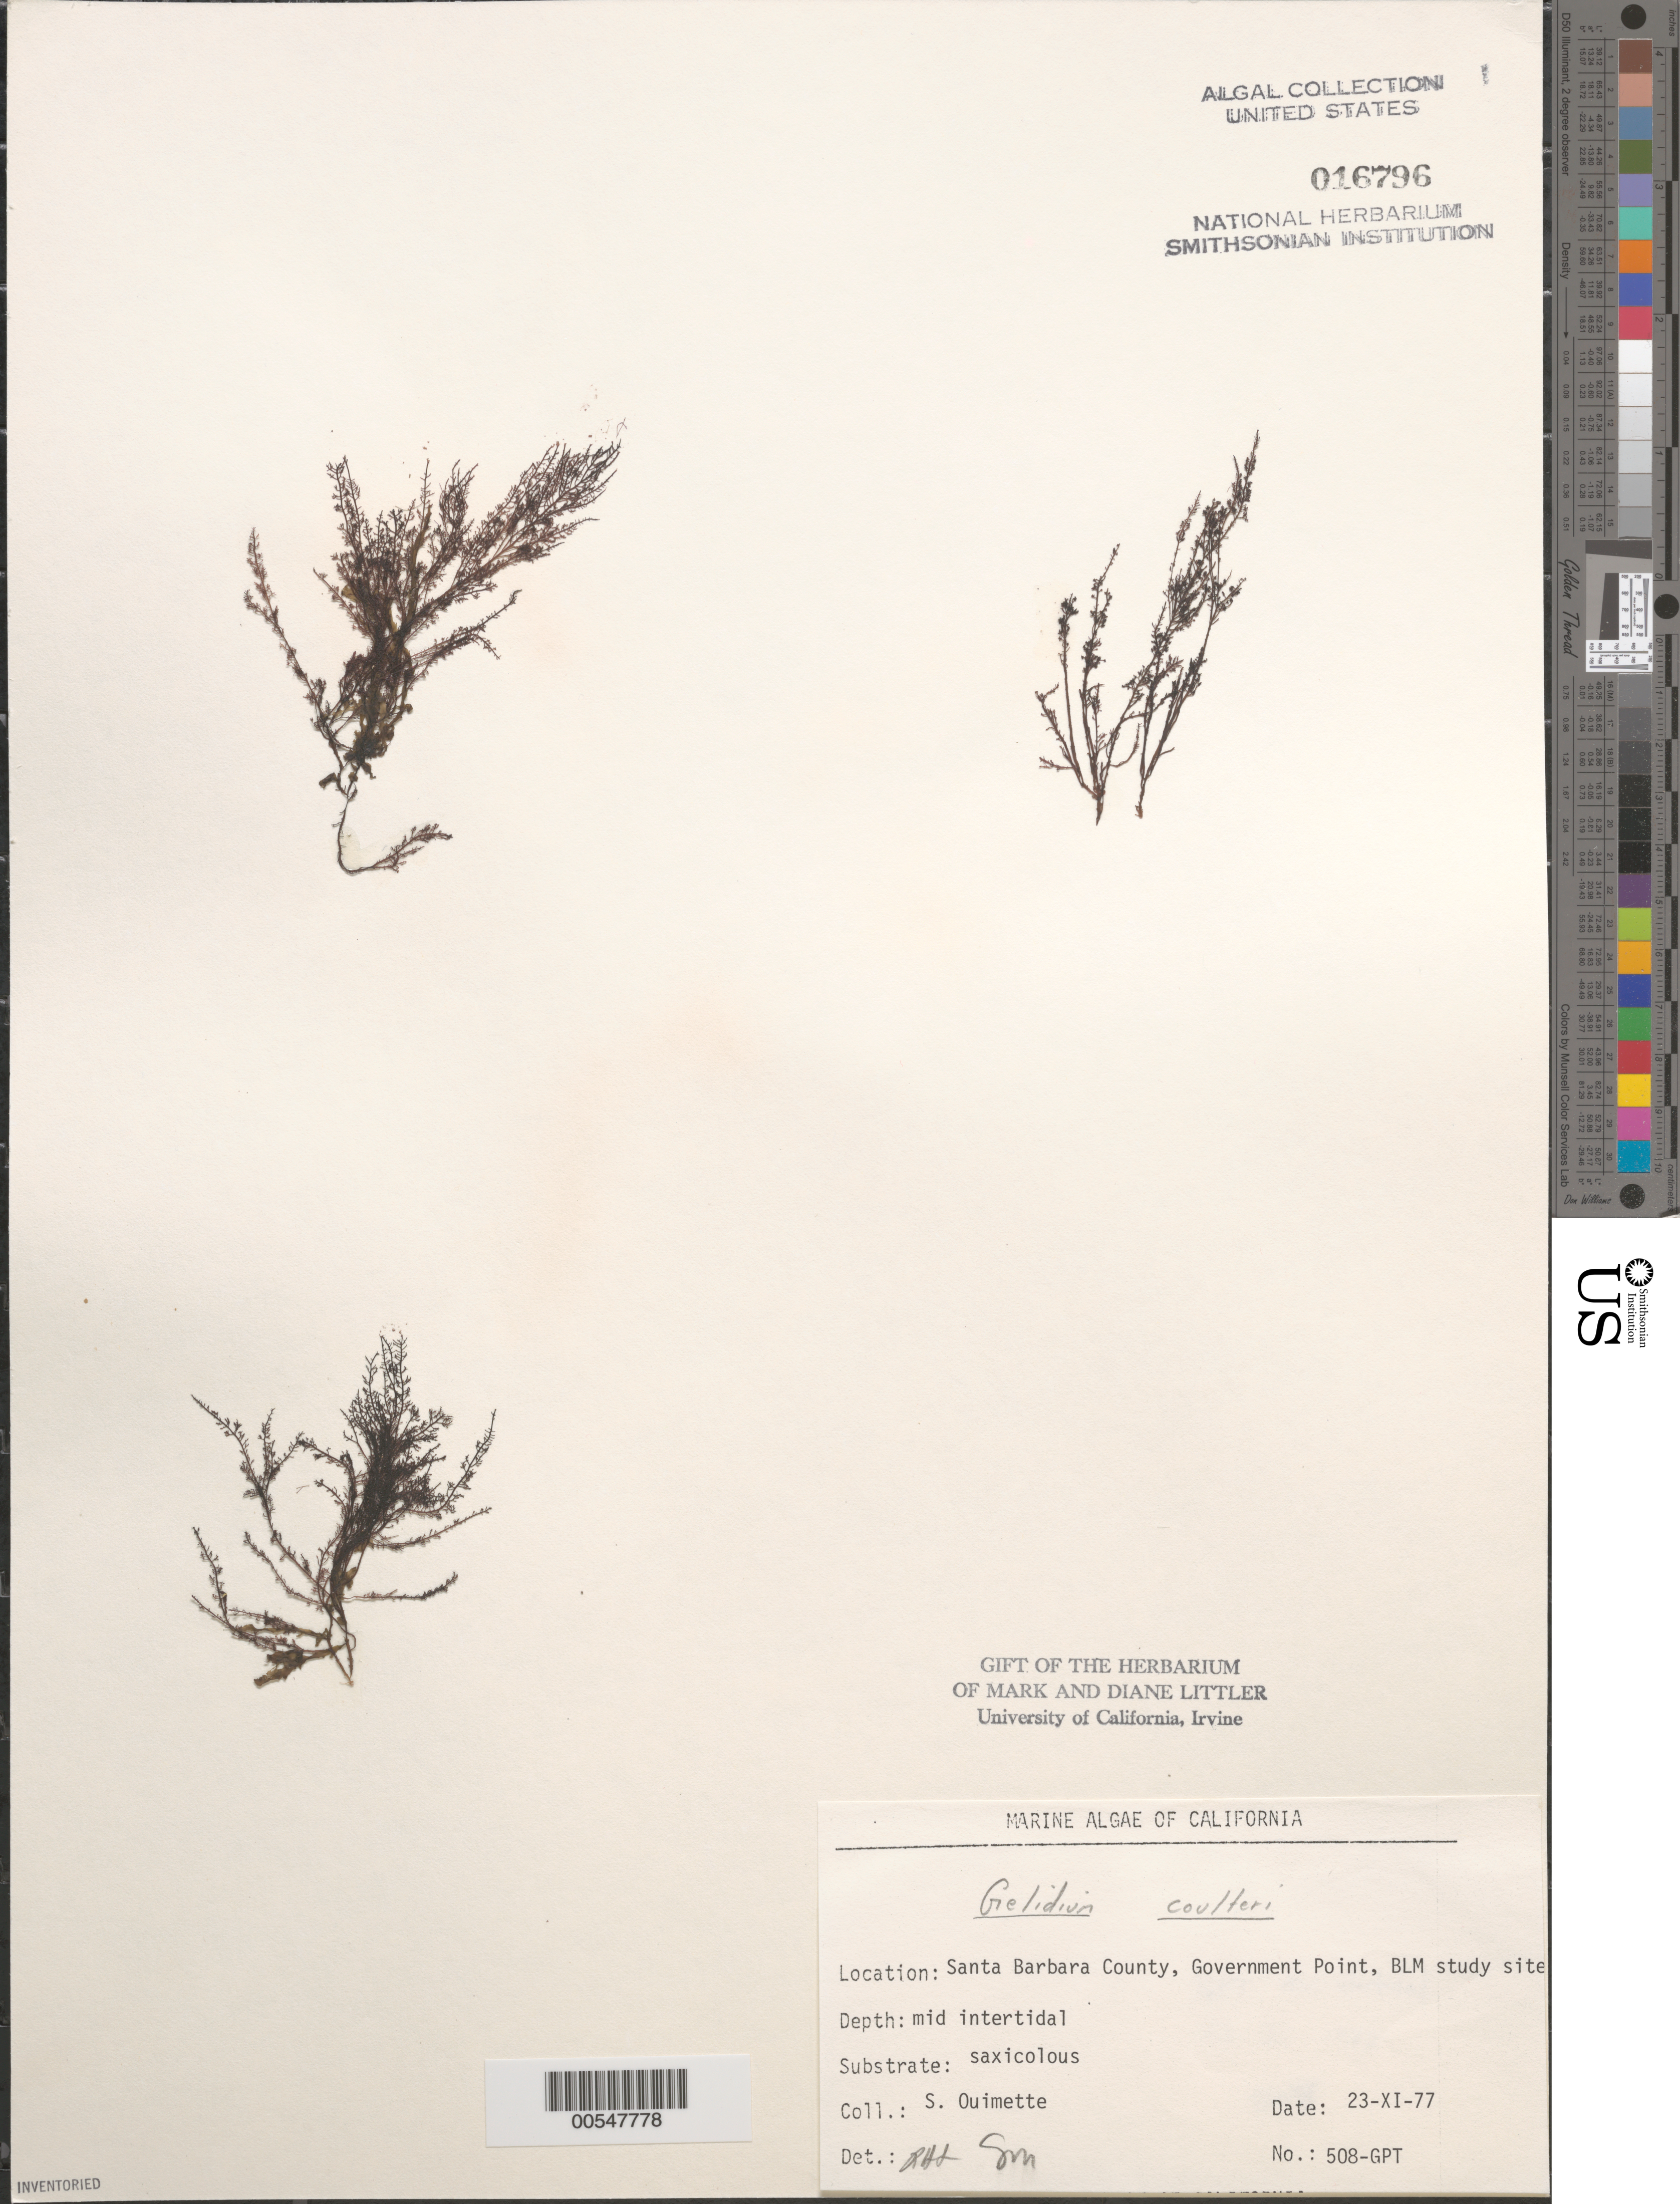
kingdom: Plantae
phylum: Rhodophyta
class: Florideophyceae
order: Gelidiales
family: Gelidiaceae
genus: Gelidium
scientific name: Gelidium coulteri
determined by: Sims, Robert H.; Murray, S. N.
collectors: S. Ouimette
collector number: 508-gpt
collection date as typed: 23 Nov 1977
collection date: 1977-11-23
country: United States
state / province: California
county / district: Santa Barbara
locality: Government Point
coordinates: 34 26'31"N, 120 24'06"W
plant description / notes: BLM-SOCALBIGHT Rocky Intertidal Survey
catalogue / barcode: US 16796